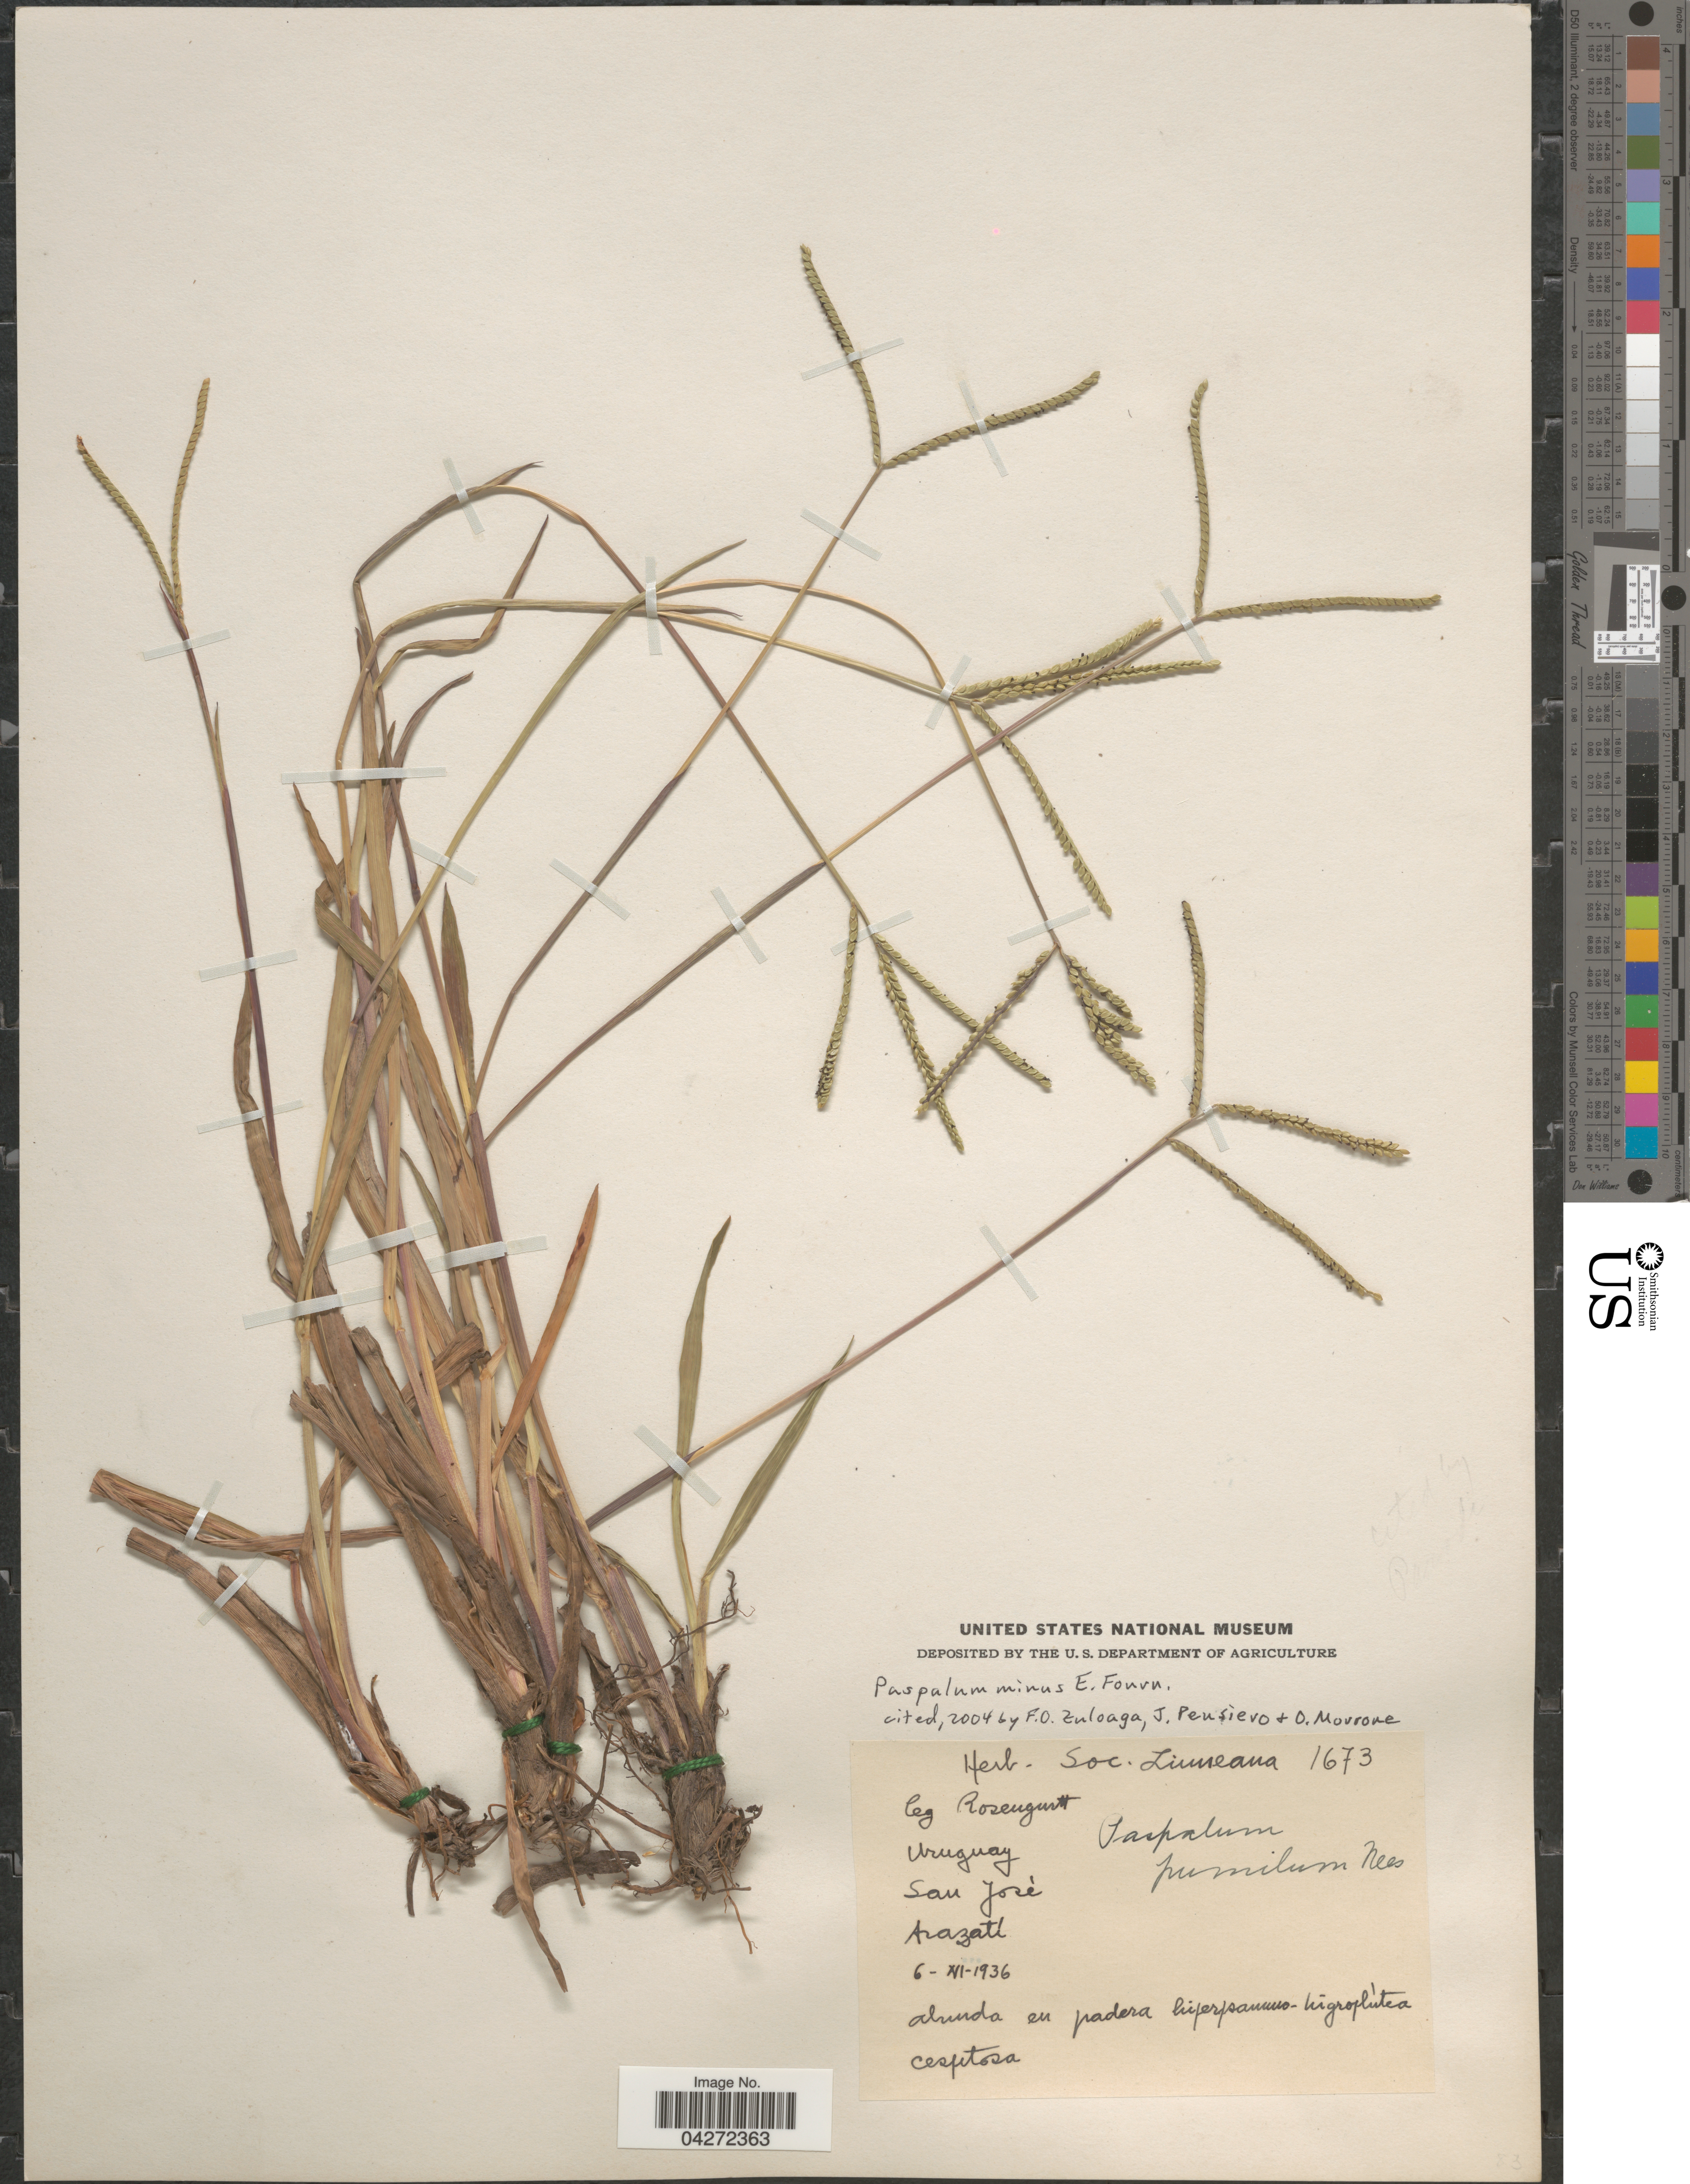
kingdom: Plantae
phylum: Tracheophyta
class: Liliopsida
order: Poales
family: Poaceae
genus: Paspalum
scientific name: Paspalum minus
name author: E. Fourn.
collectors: Rosengurtt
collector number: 1673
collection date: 1936-12-06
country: Uruguay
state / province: San Jose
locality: Arazatí.